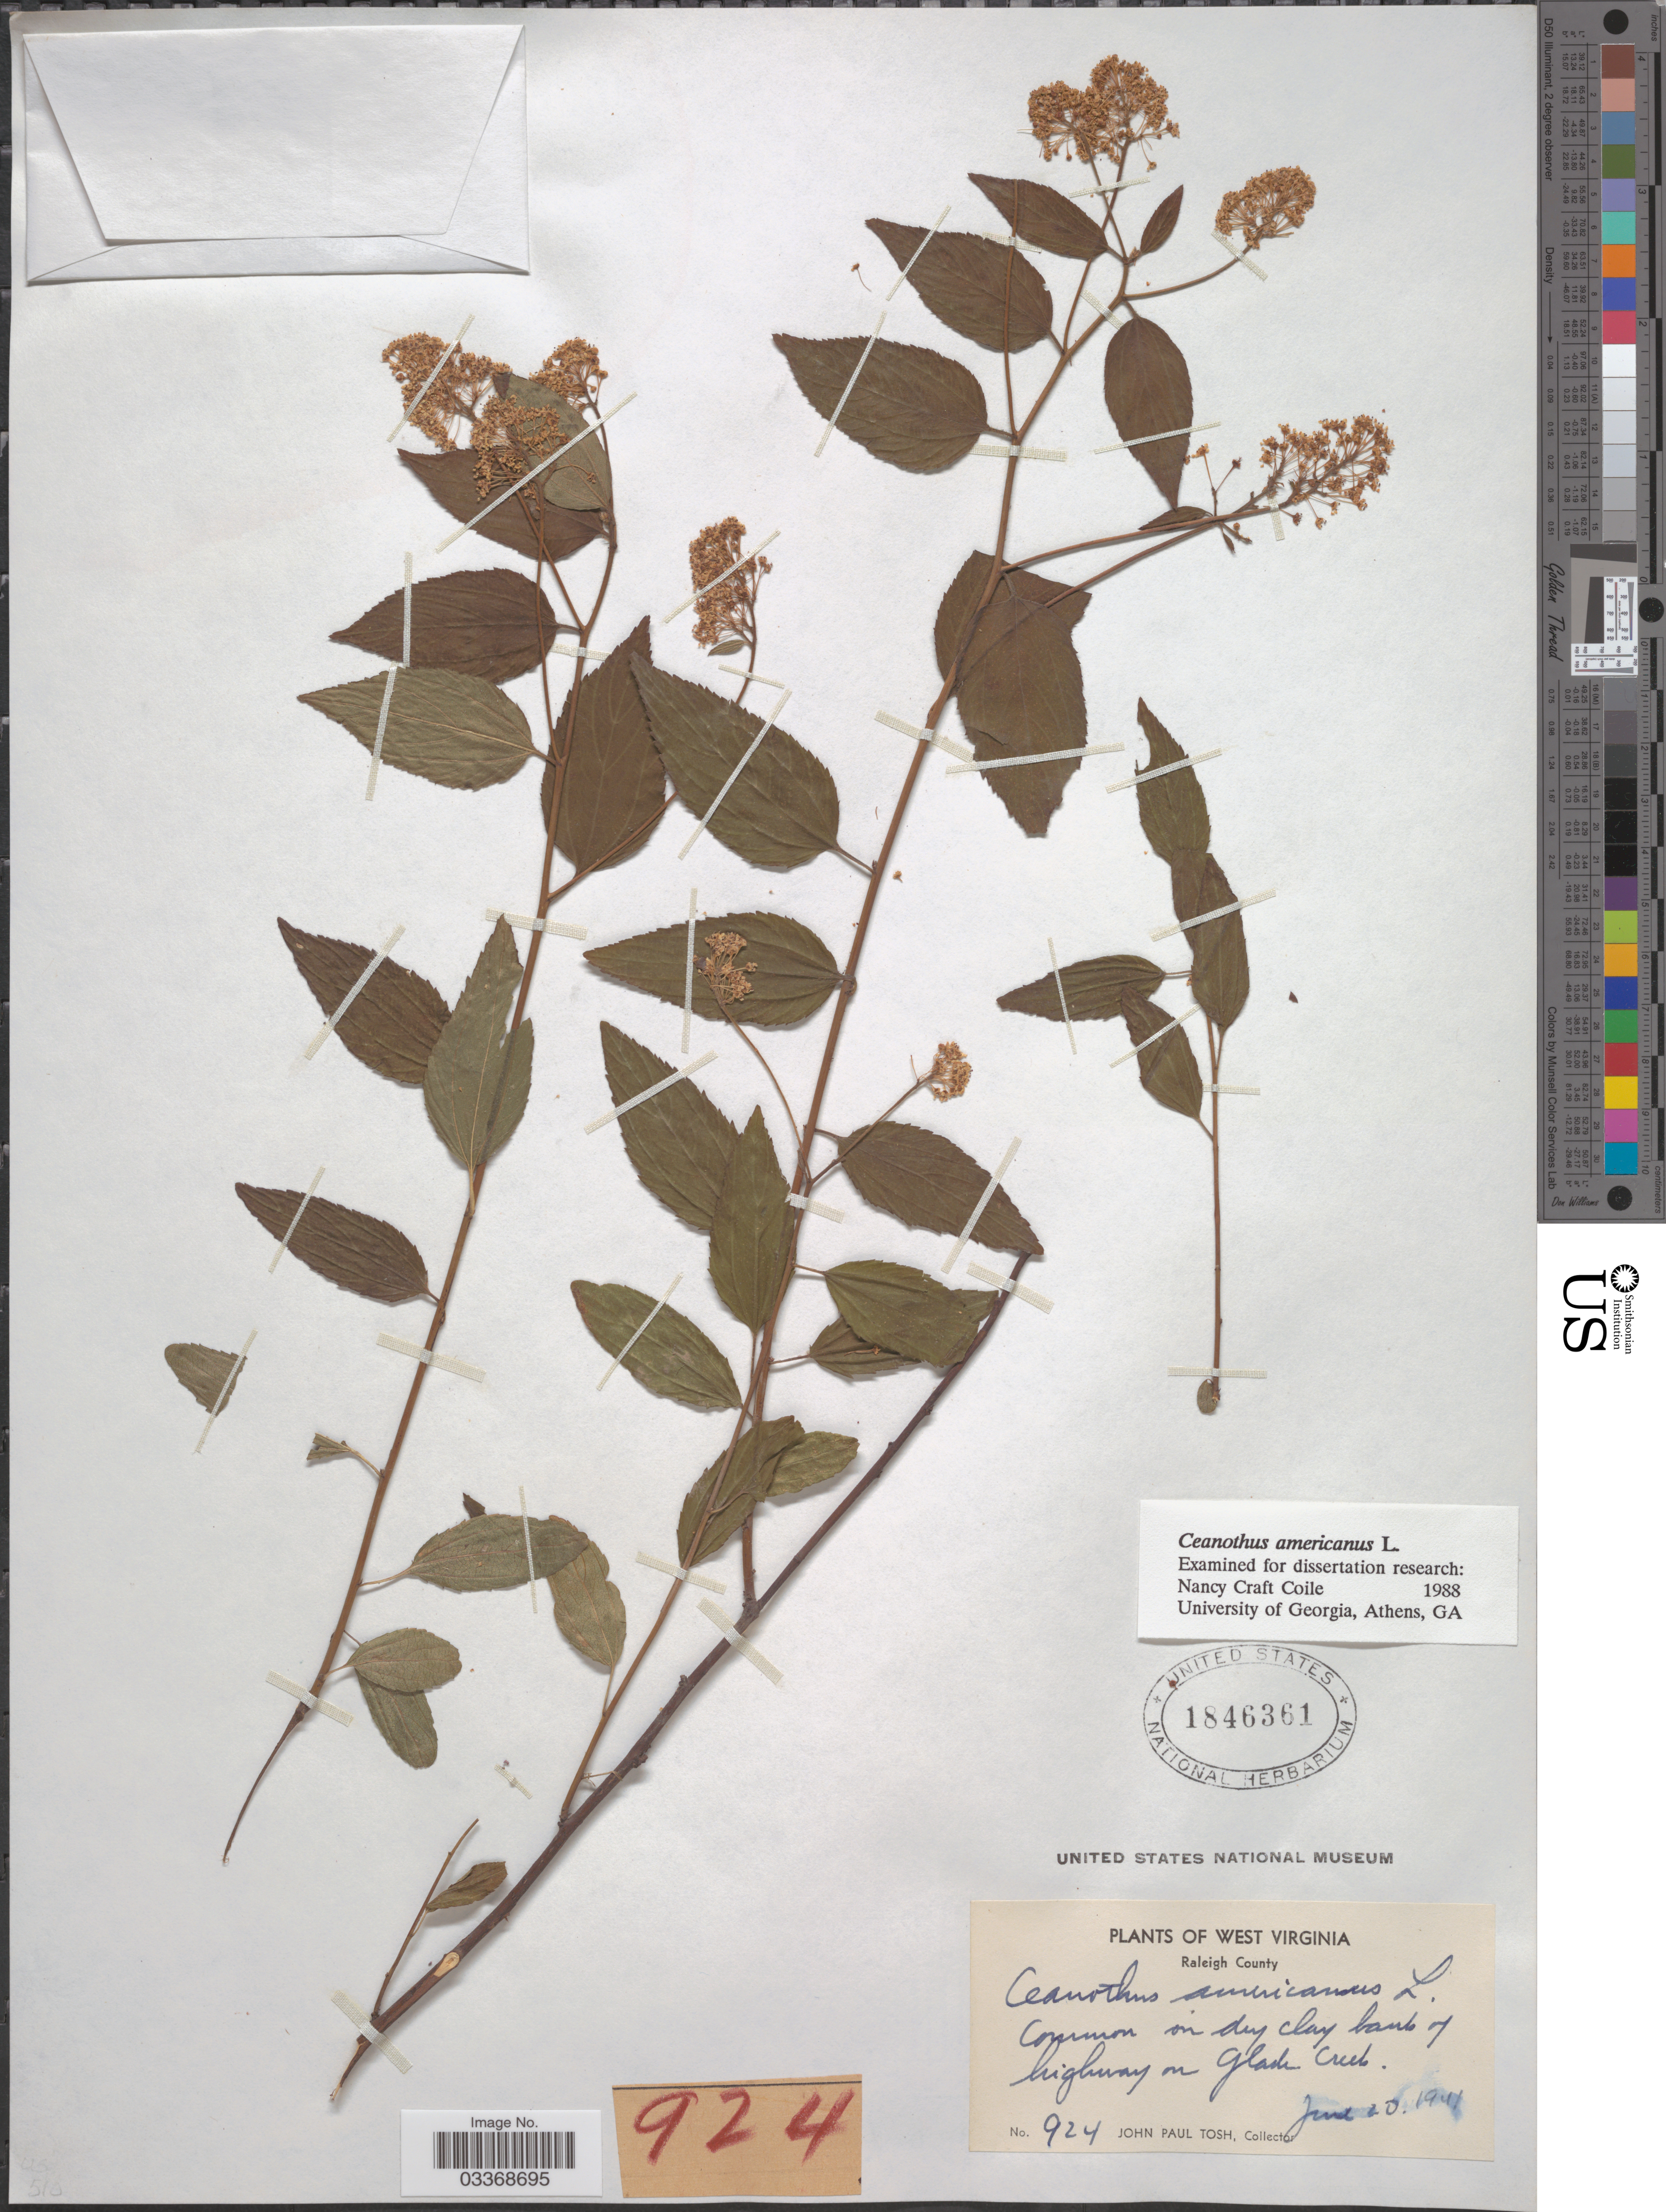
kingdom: Plantae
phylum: Tracheophyta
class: Magnoliopsida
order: Rosales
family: Rhamnaceae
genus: Ceanothus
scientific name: Ceanothus americanus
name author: L.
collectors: J. Tosh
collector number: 924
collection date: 1941-06-20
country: United States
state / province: West Virginia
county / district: Raleigh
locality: Raleigh County. In dry clay bank of highway on Glade Creek.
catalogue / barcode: US 1846361